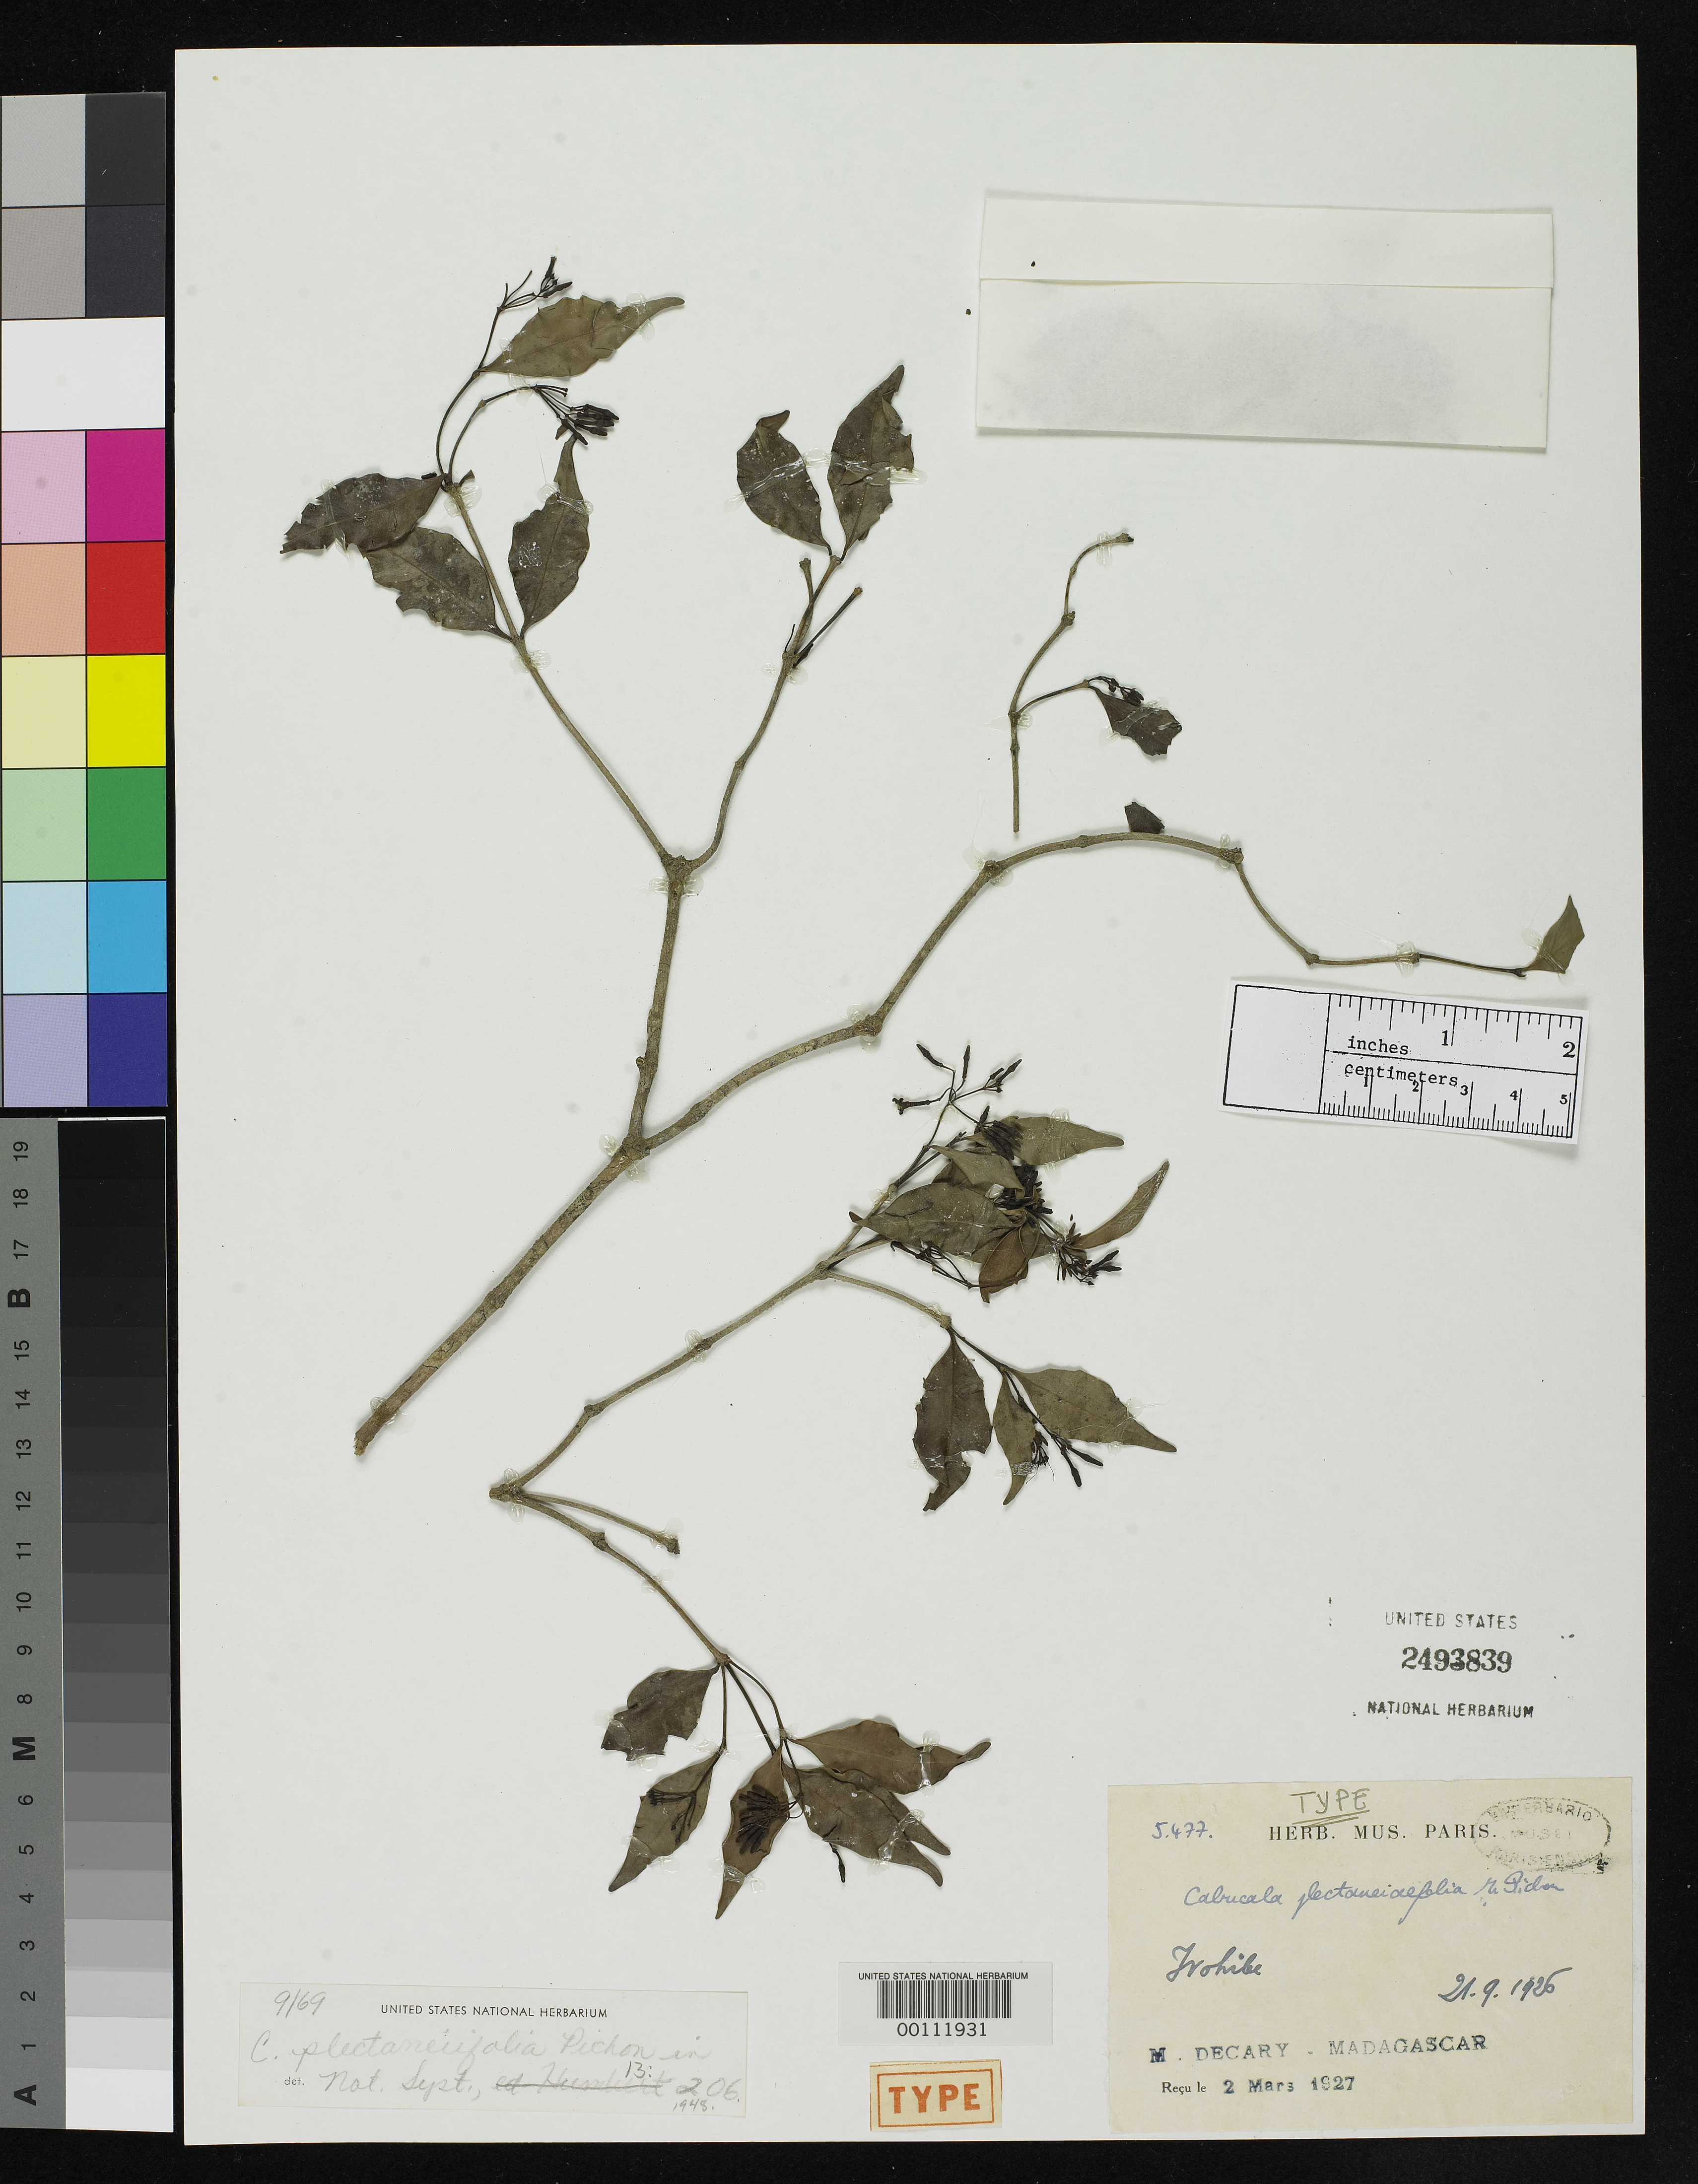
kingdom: Plantae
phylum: Tracheophyta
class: Magnoliopsida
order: Gentianales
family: Apocynaceae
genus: Cabucala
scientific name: Cabucala plectaneiifolia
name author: Pichon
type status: Isotype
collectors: R. Decary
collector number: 5477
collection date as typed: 21 Sep 1926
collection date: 1926-09-21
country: Madagascar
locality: Ivohibe et Mont Kalambatitra.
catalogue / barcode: US 2493839